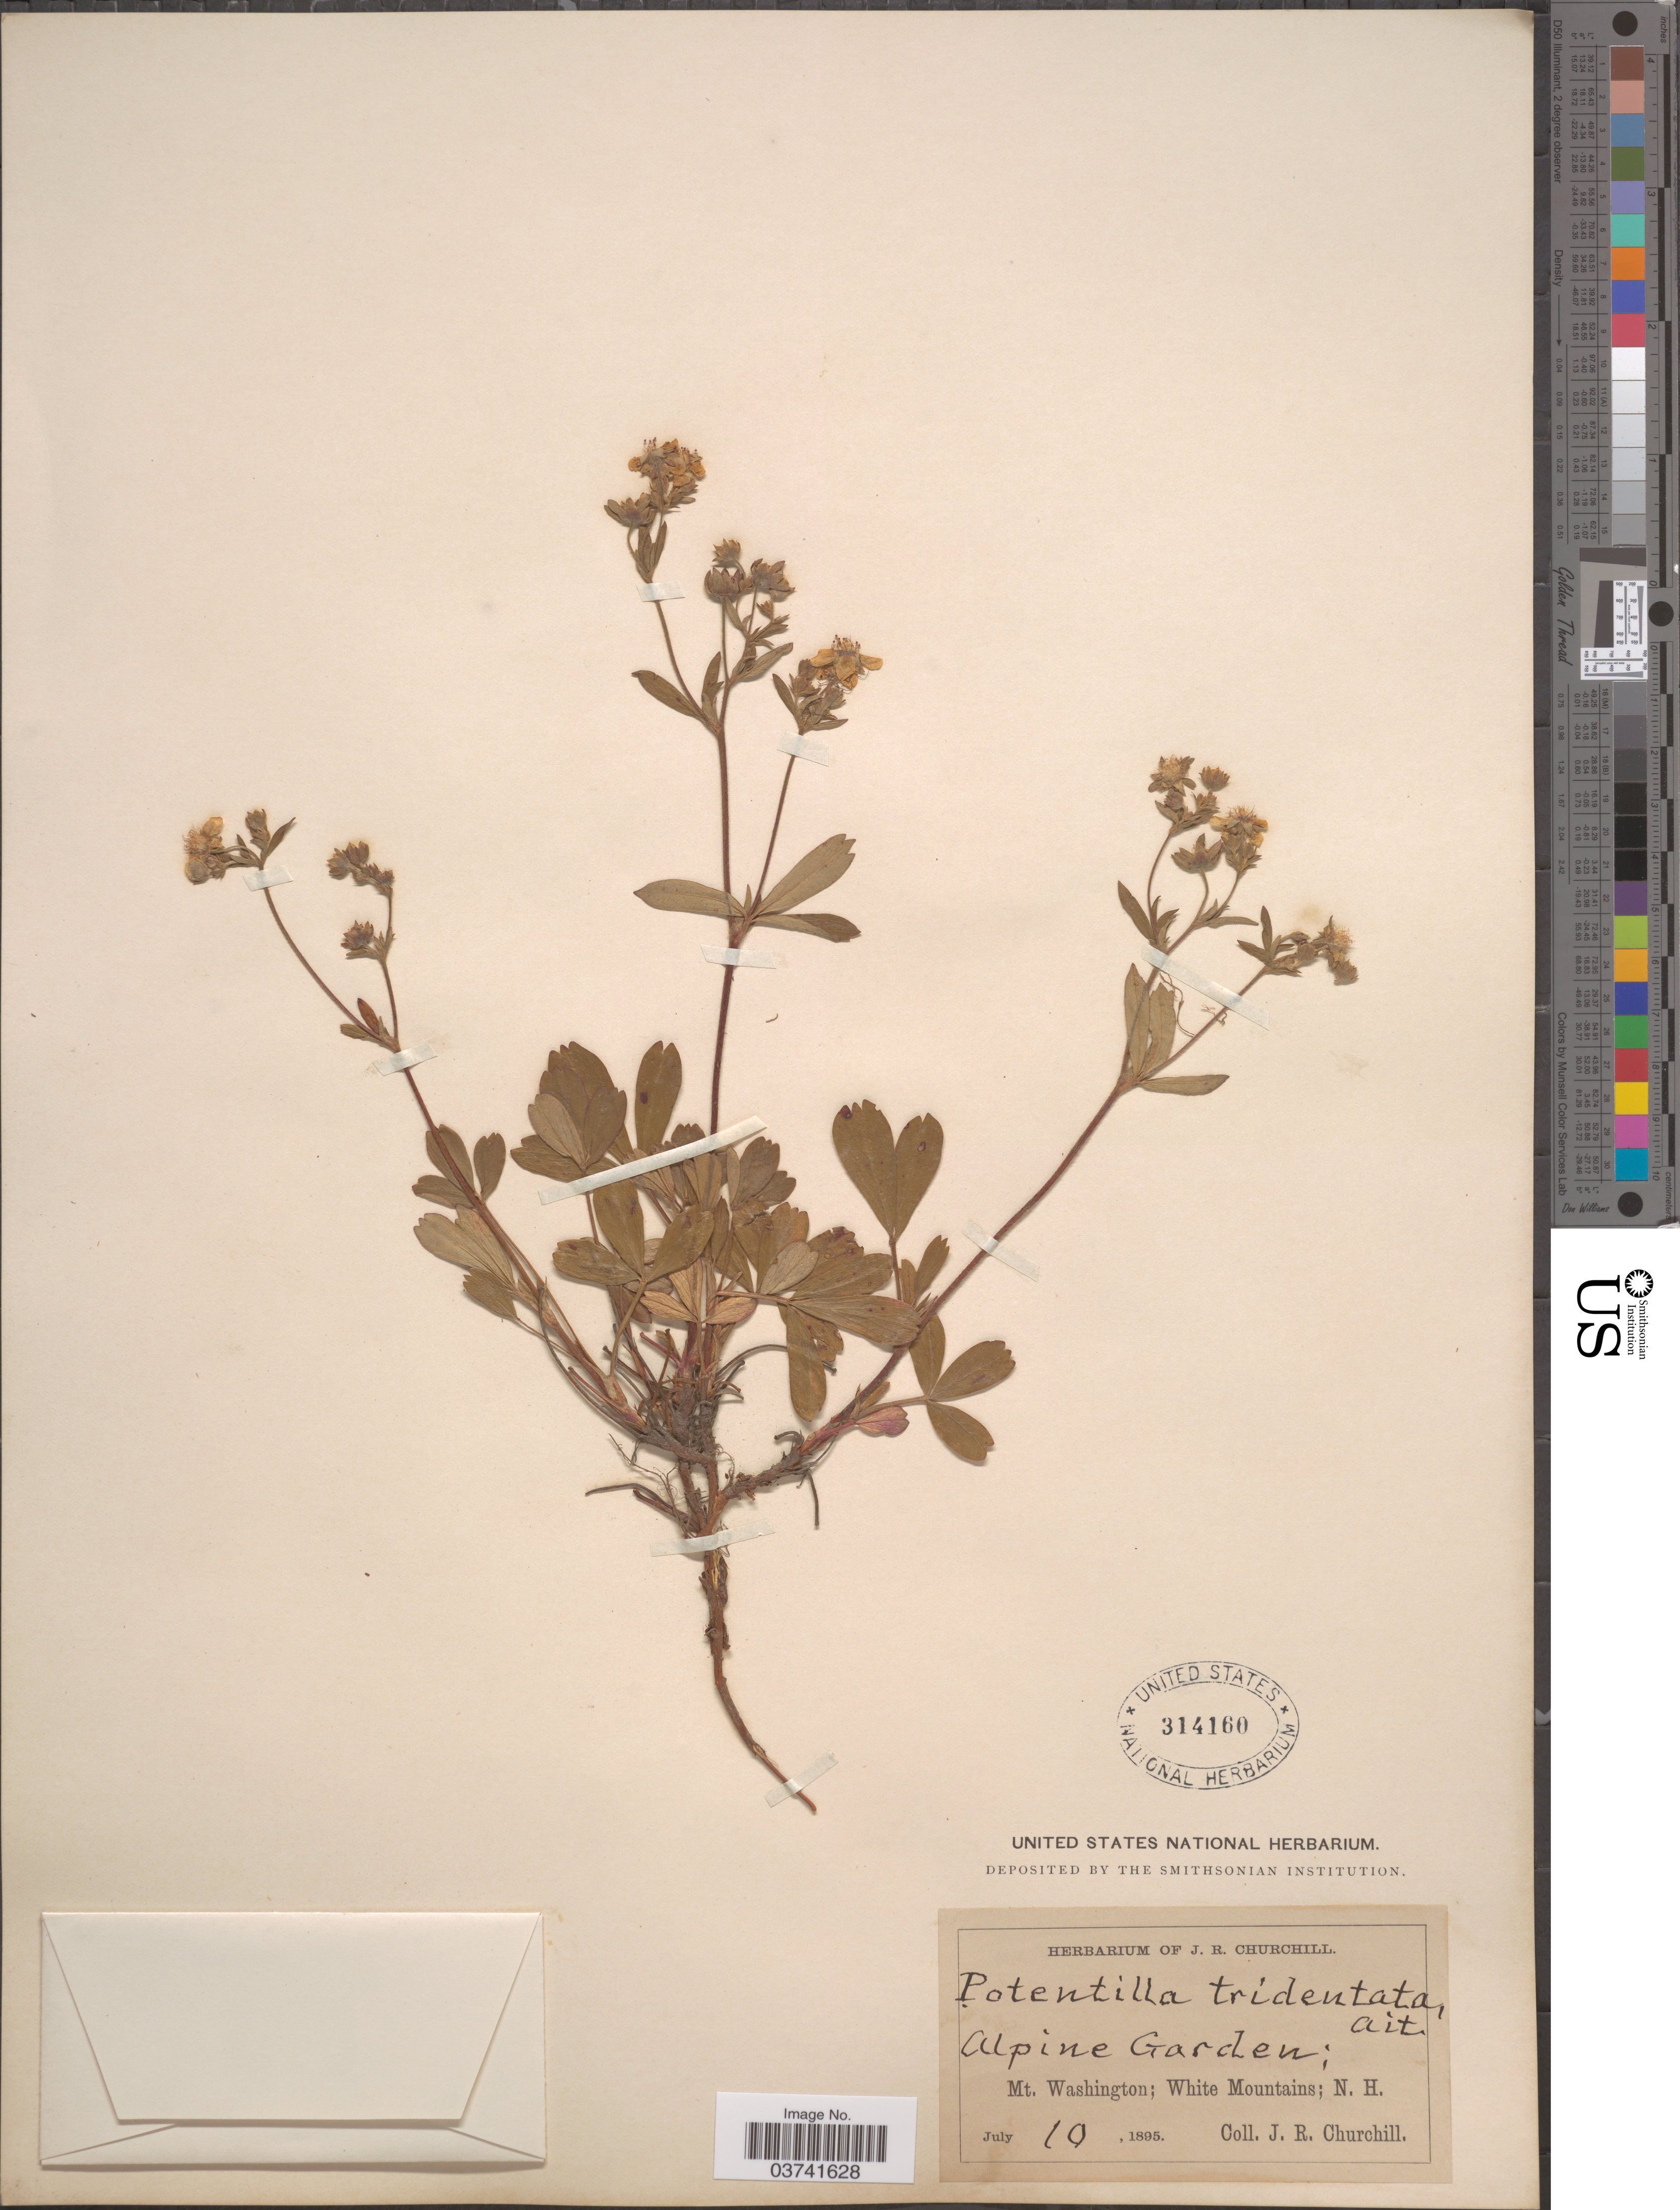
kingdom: Plantae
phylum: Tracheophyta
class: Magnoliopsida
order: Rosales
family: Rosaceae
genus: Potentilla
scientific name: Potentilla tridentata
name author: Aiton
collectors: J. Churchill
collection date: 1895-07-10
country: United States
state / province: New Hampshire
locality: Alpine Garden: Mt. Washington; White Mountains.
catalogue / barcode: US 314160